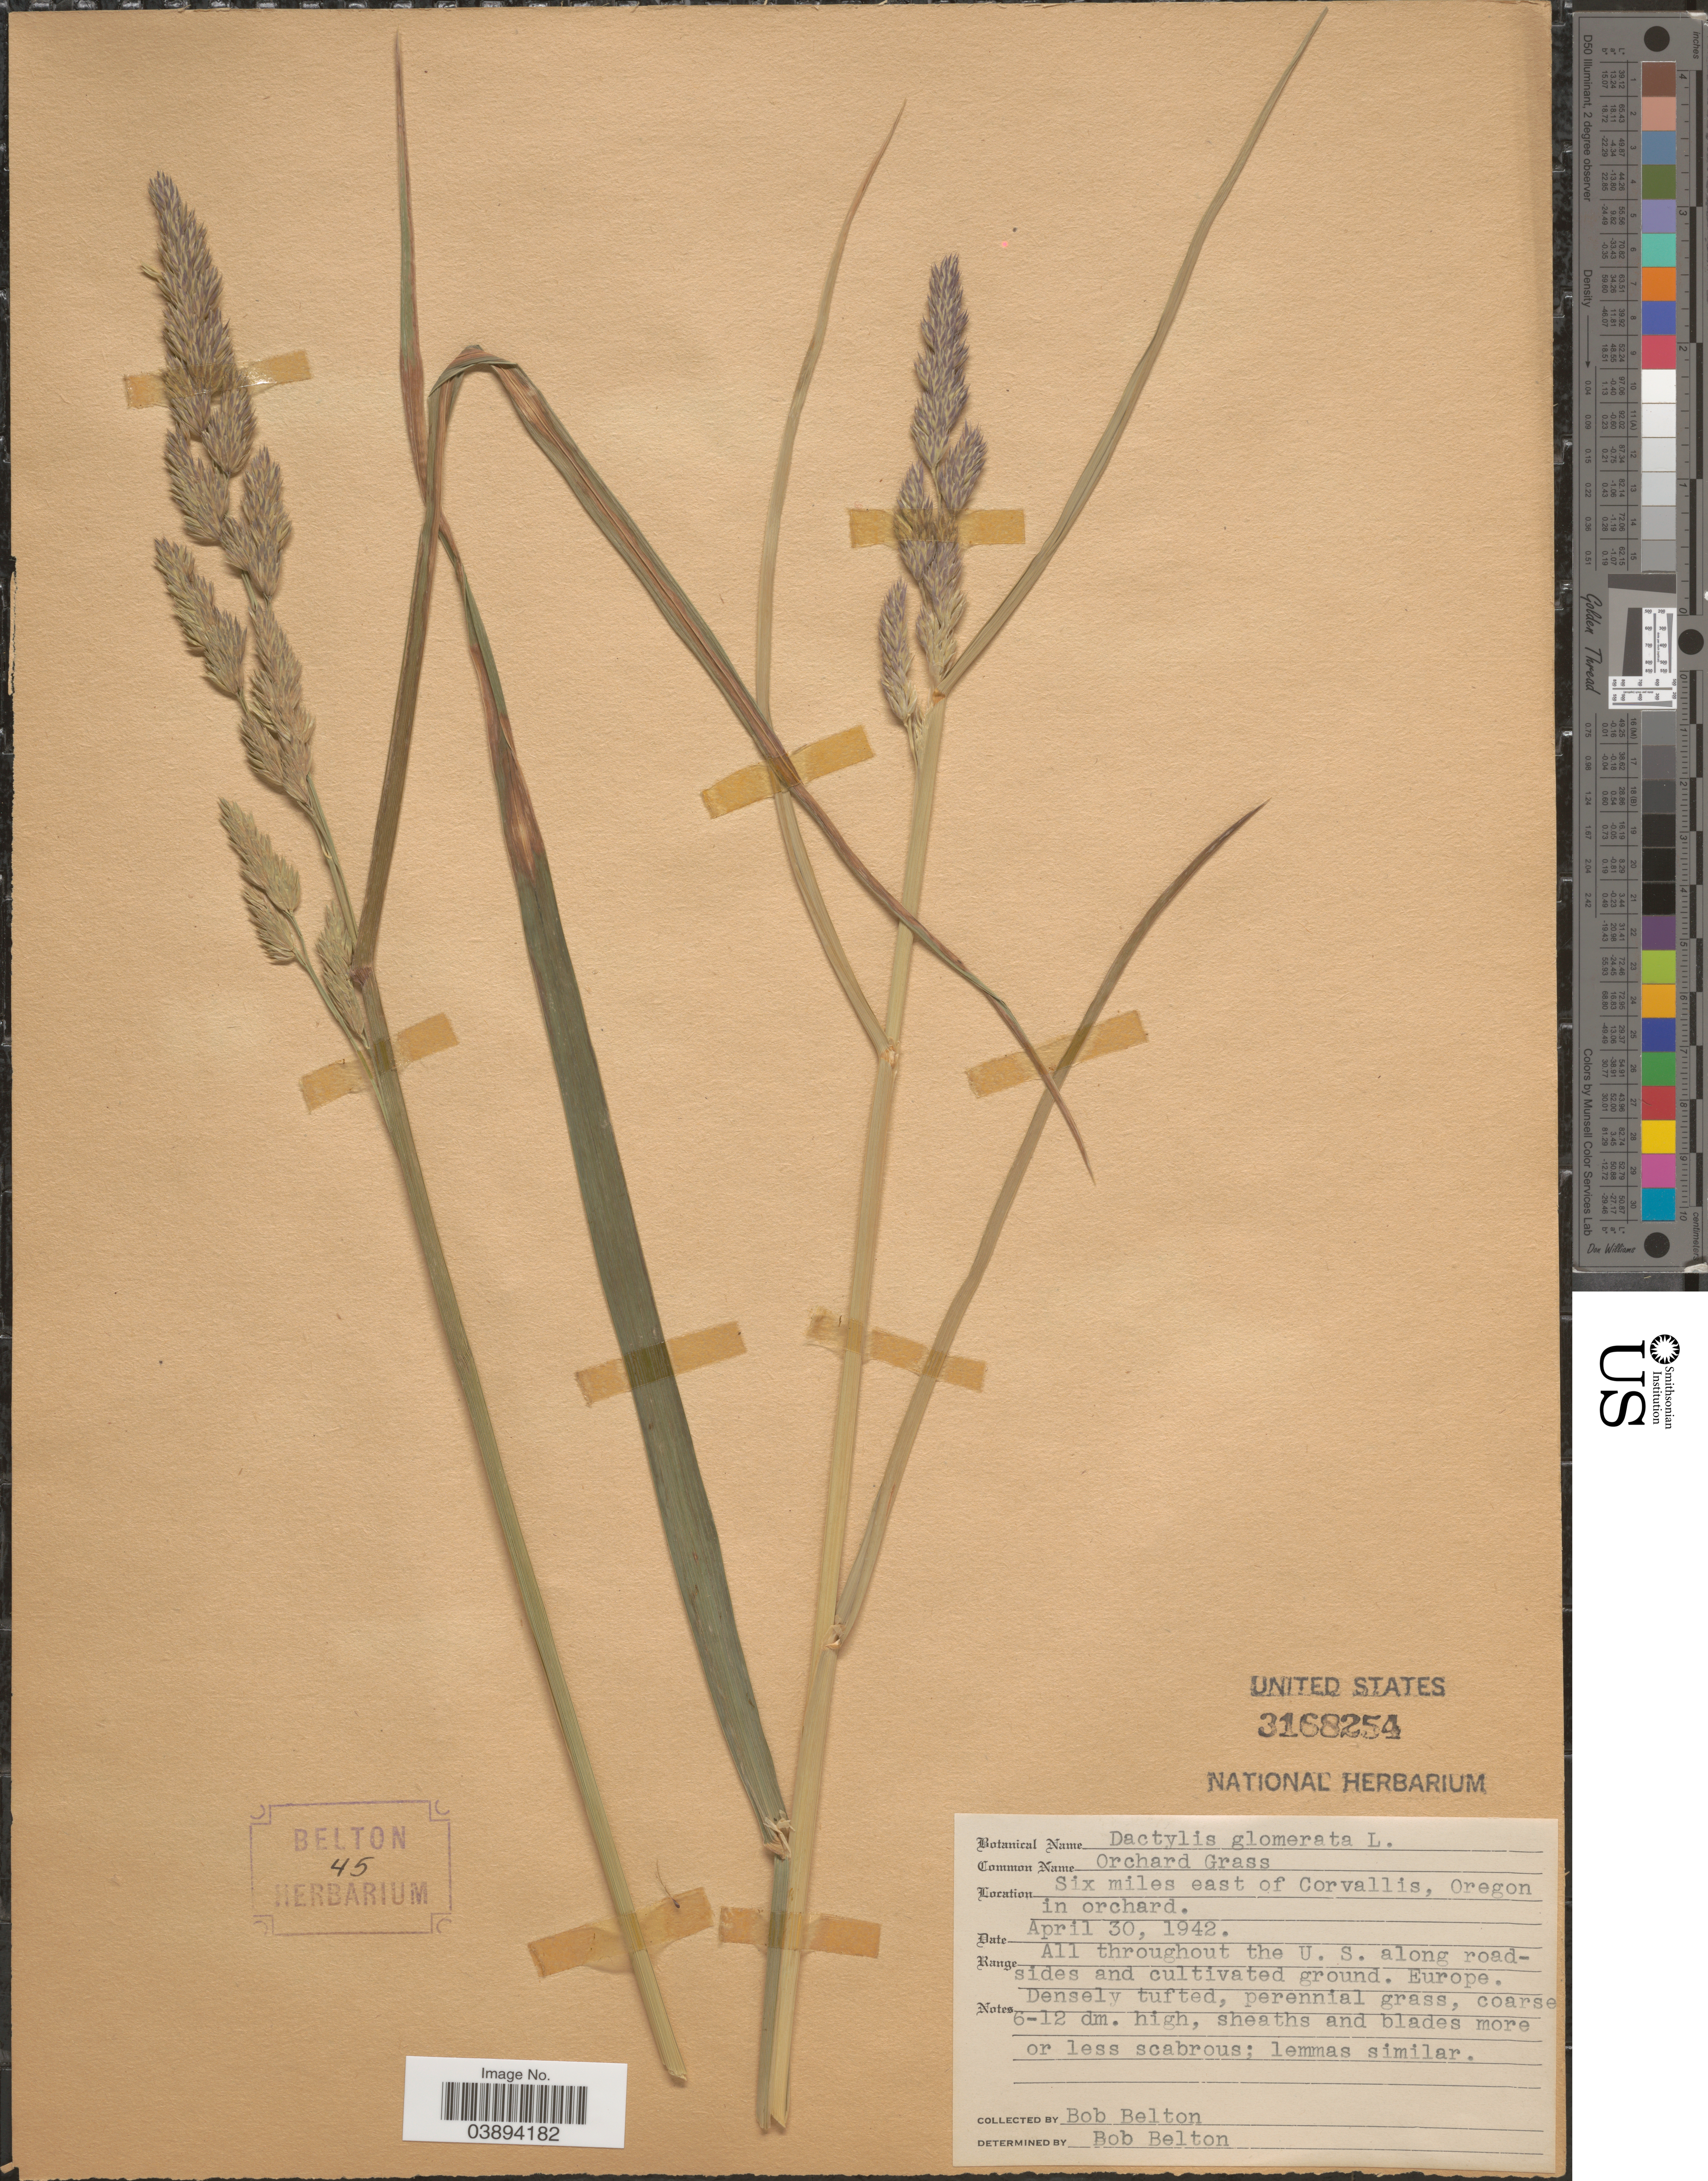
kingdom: Plantae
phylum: Tracheophyta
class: Liliopsida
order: Poales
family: Poaceae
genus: Dactylis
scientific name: Dactylis glomerata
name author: L.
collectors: B. Belton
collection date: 1942-04-30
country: United States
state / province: Oregon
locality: Six miles east of Corvallis. Range All through the U. S. along roadsides and cultivated ground. Europe.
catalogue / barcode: US 3168254